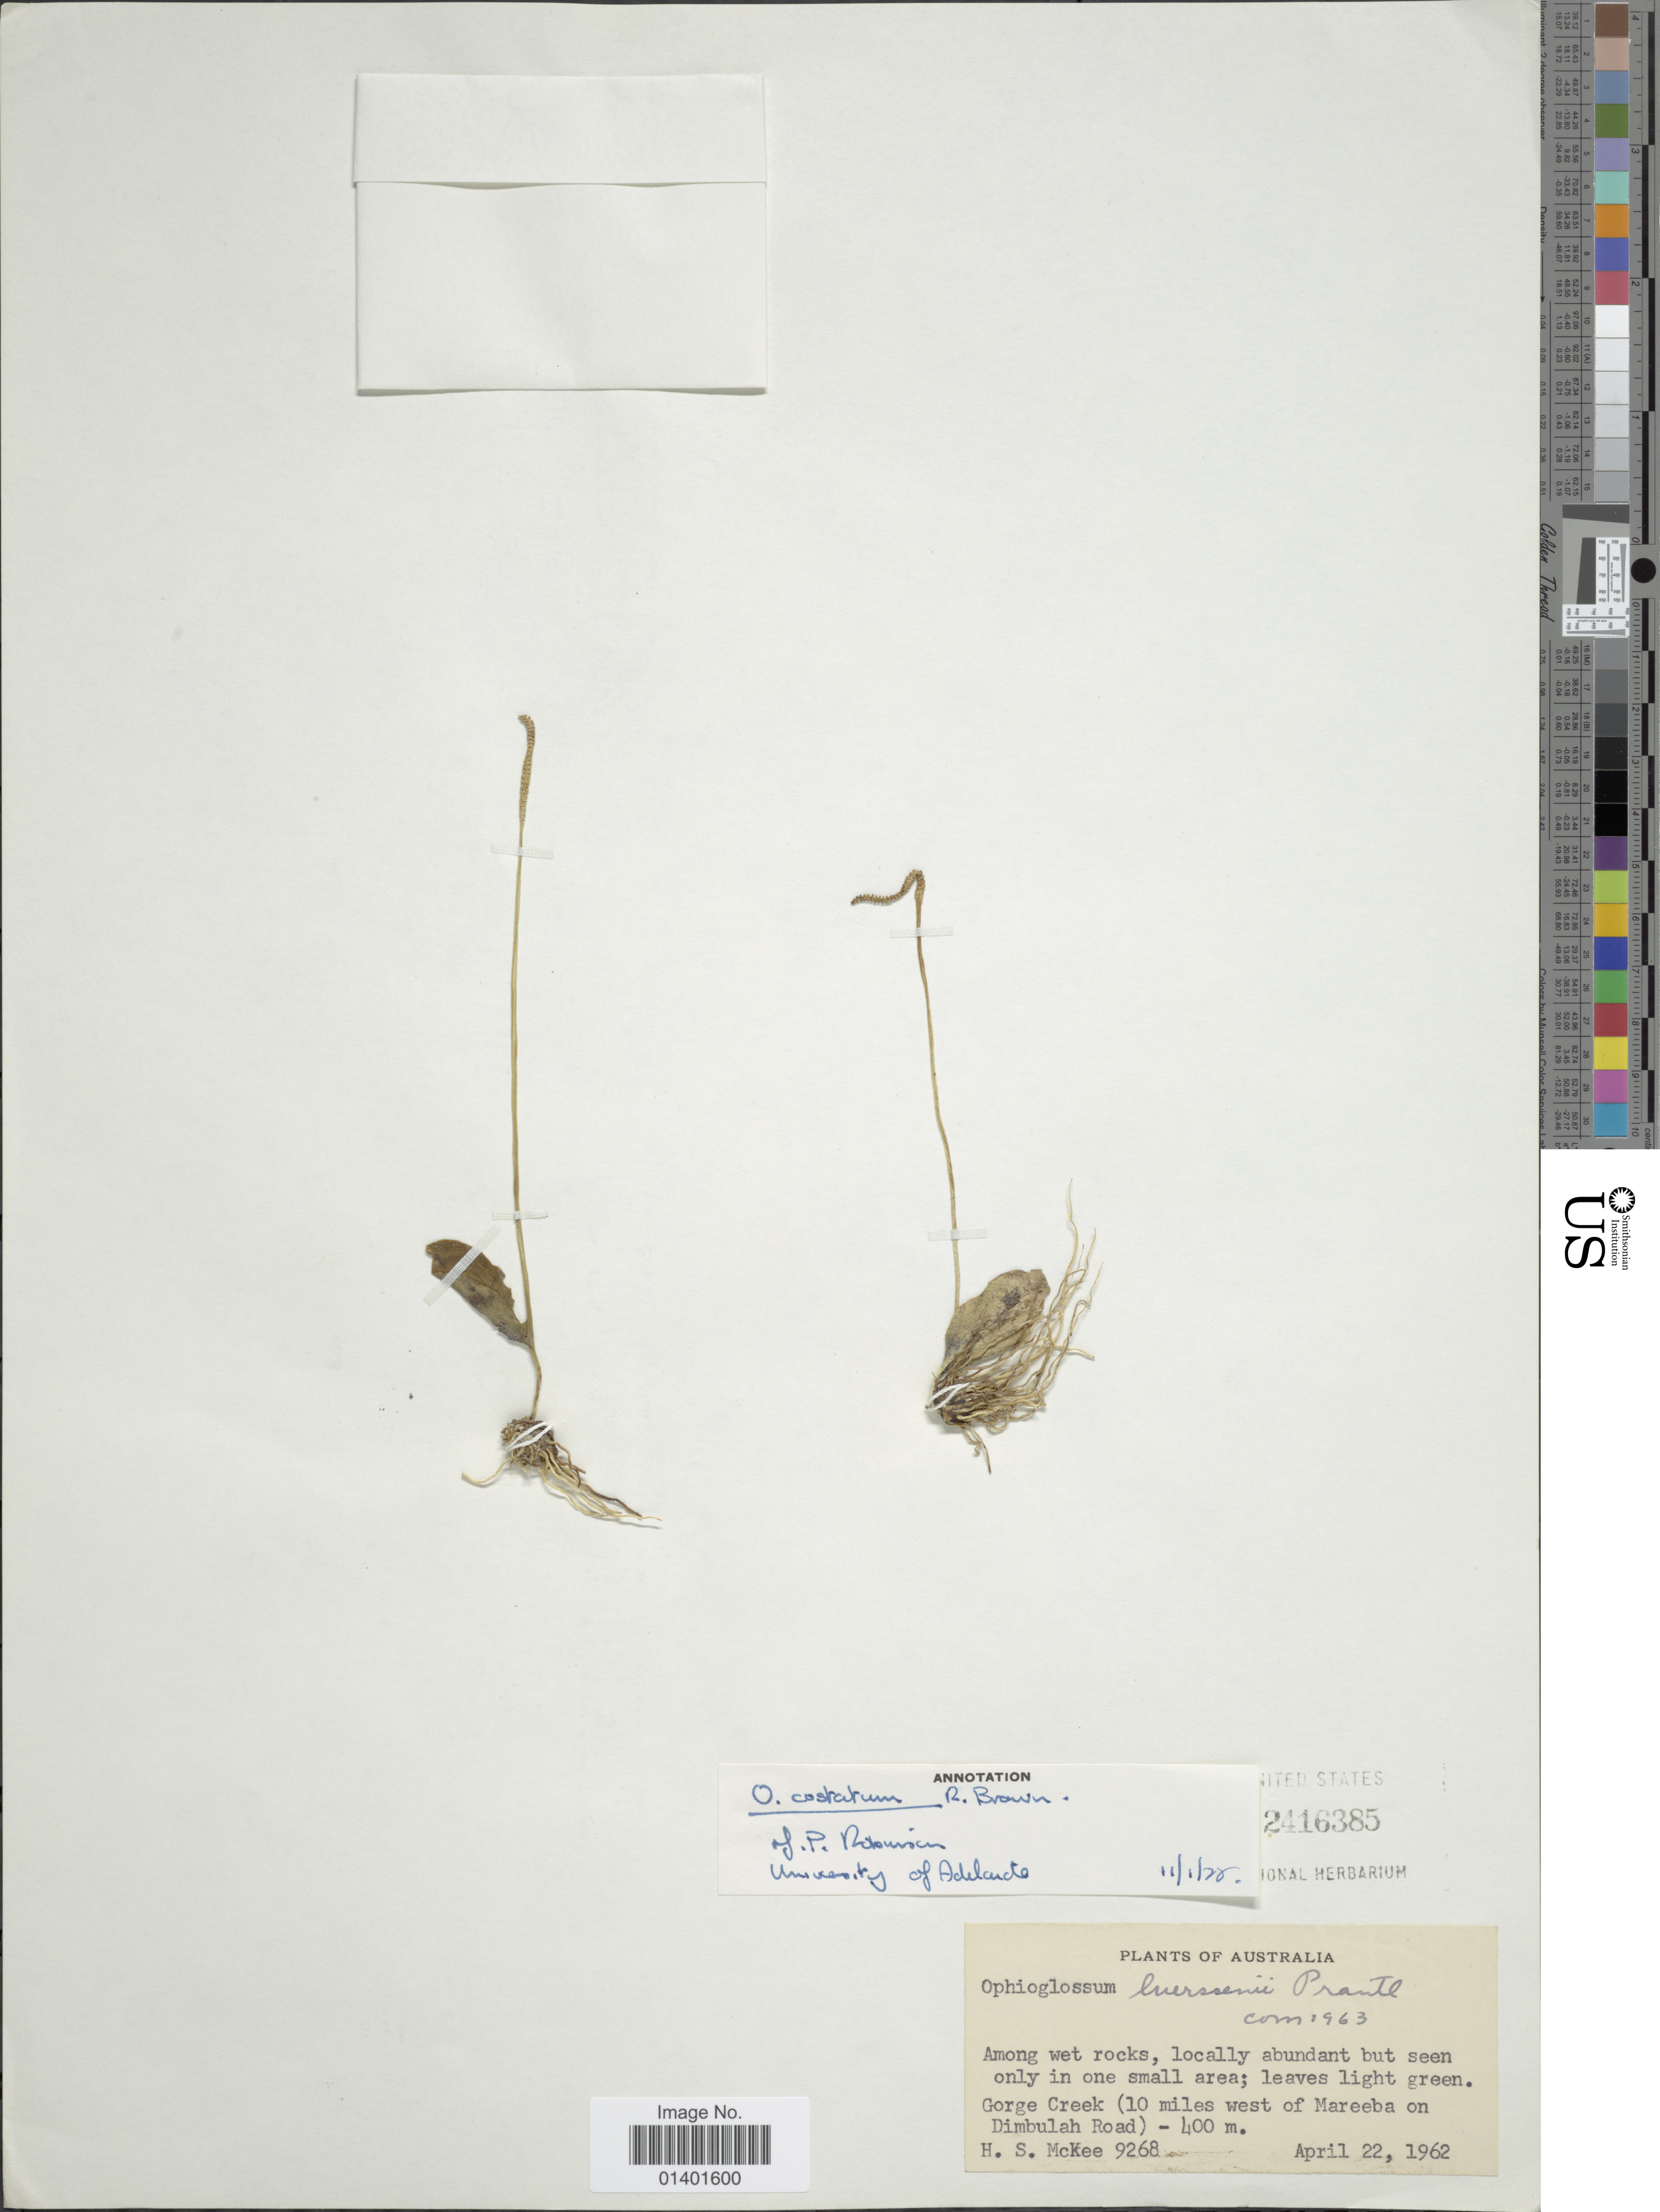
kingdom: Plantae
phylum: Tracheophyta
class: Polypodiopsida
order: Ophioglossales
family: Ophioglossaceae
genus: Ophioglossum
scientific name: Ophioglossum costatum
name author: R. Br.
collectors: H. S. McKee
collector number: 9268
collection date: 1962-04-22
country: Australia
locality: Gorge Creek (10 miles west of Mareeba on Dimbulah Road)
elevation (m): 400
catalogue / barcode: US 2416385